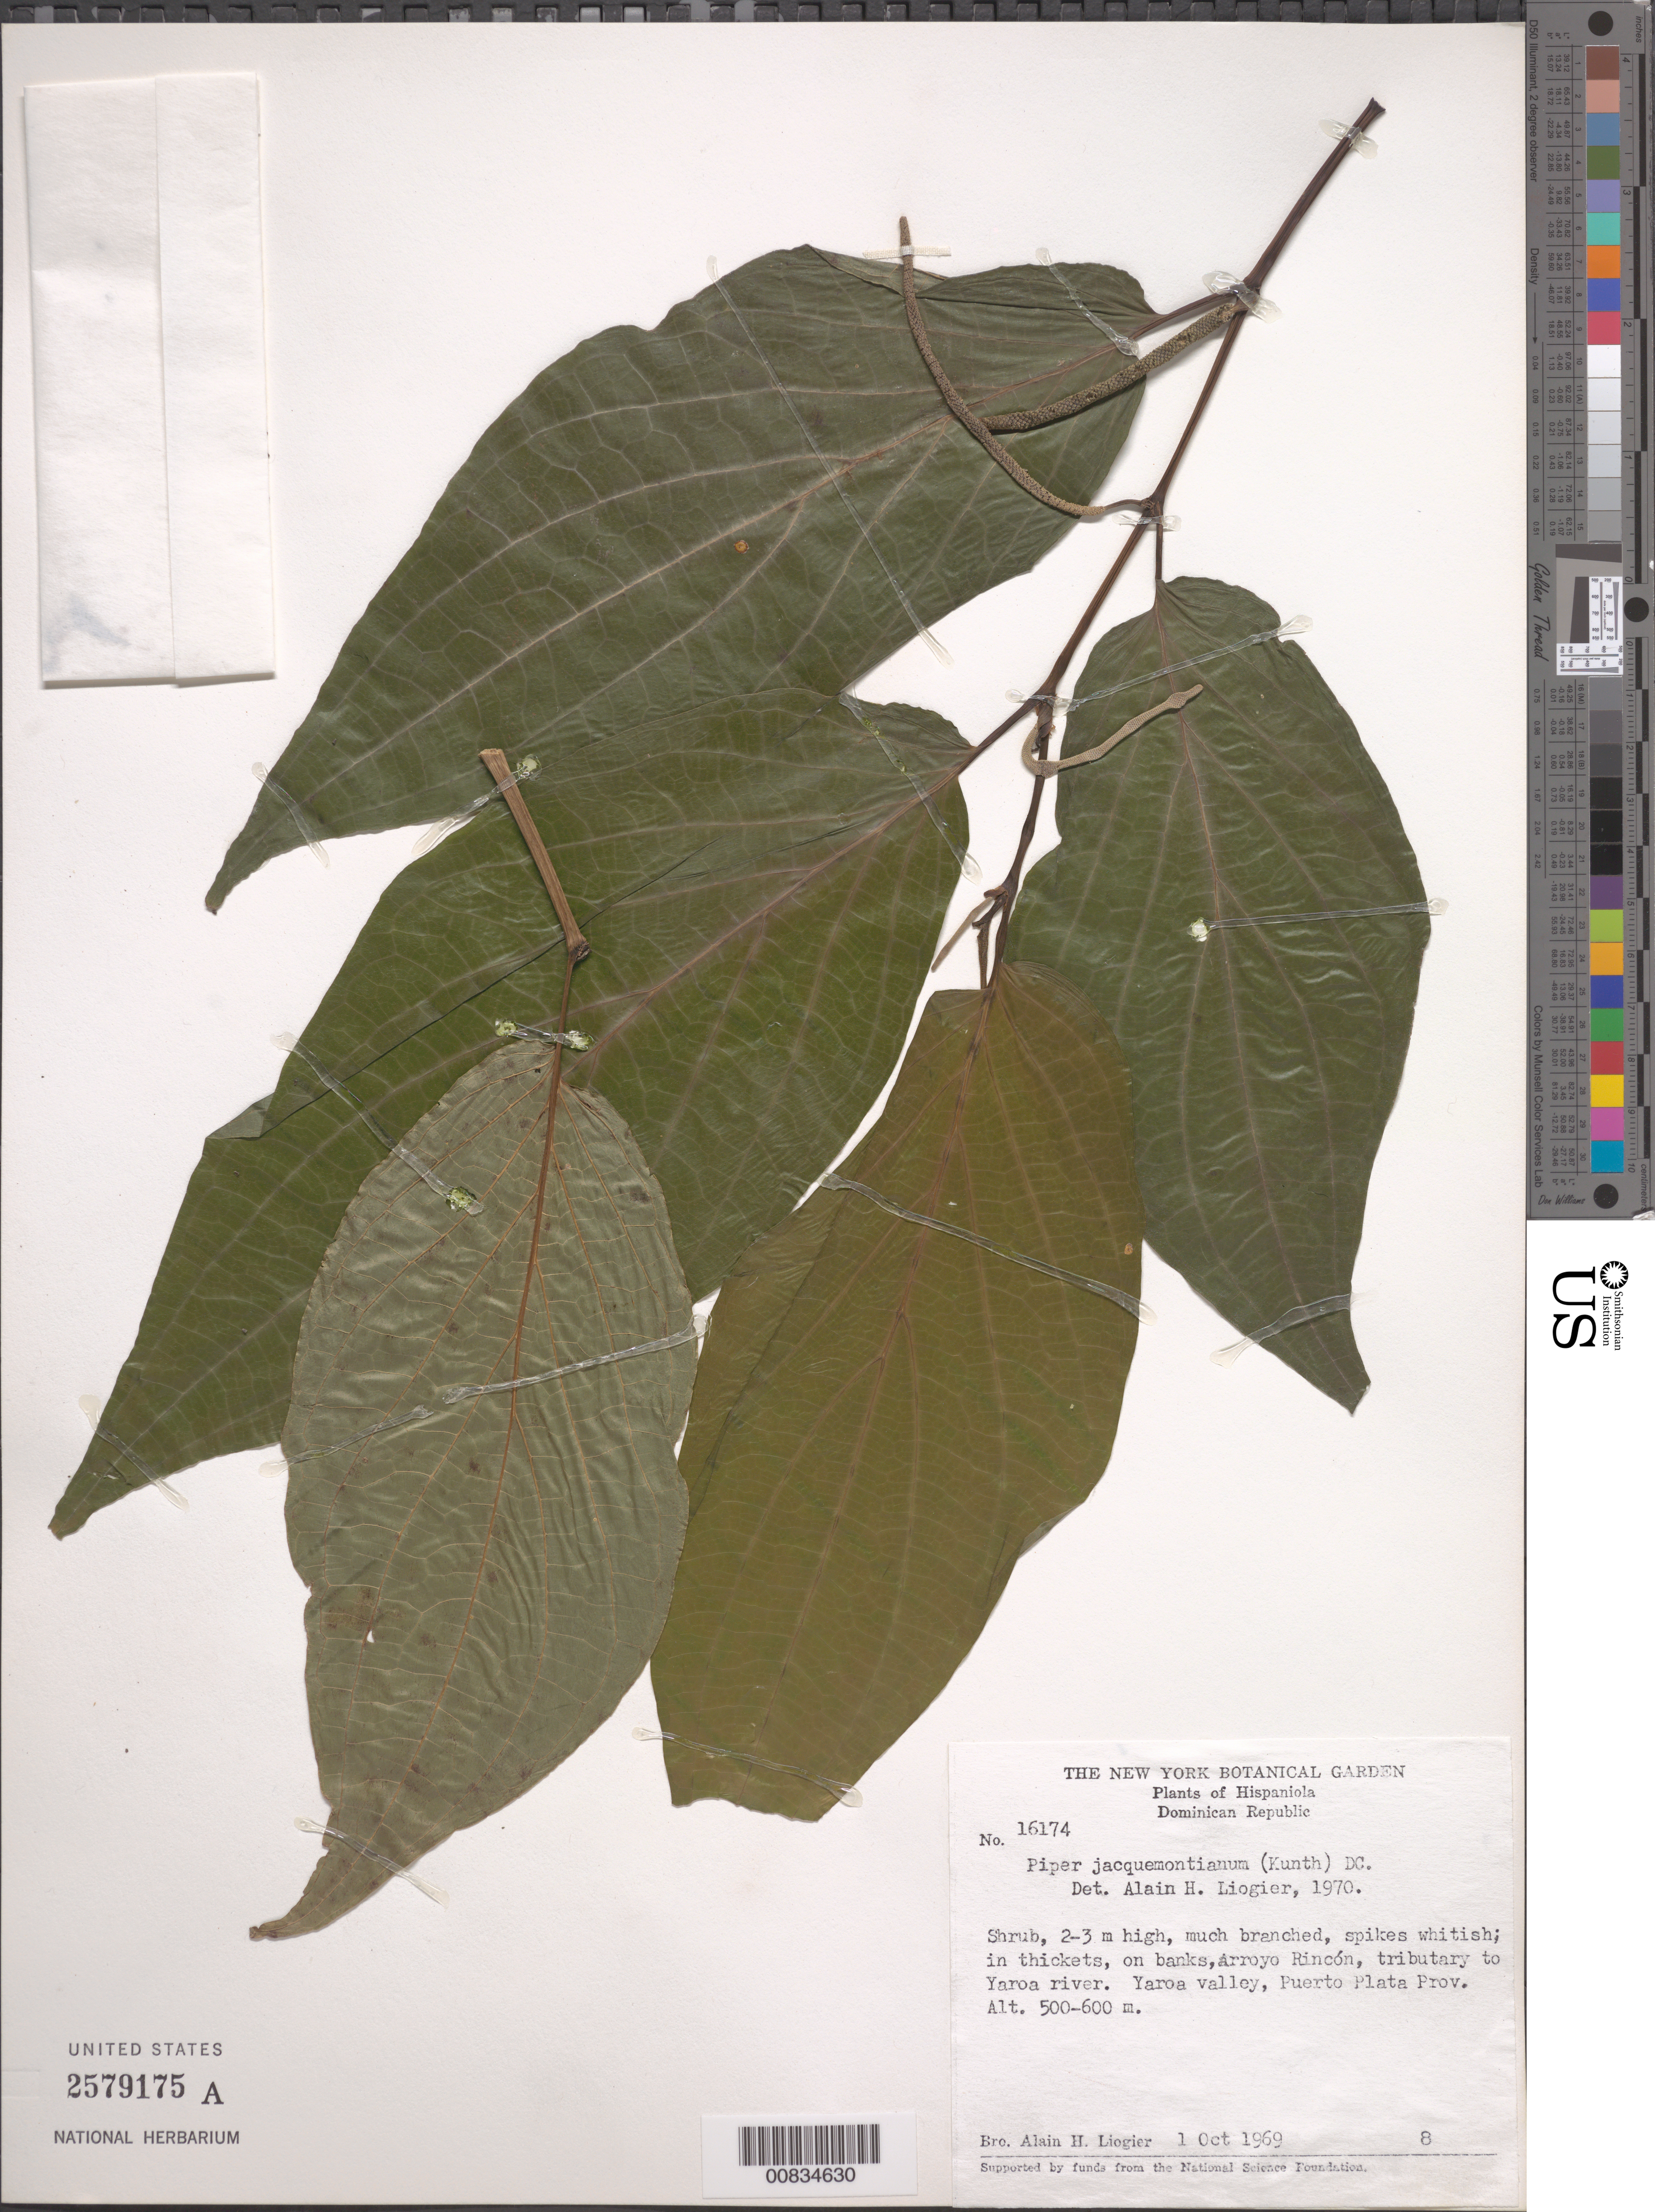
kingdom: Plantae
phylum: Tracheophyta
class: Magnoliopsida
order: Piperales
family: Piperaceae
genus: Piper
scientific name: Piper jacquemontianum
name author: Kunth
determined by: Liogier, Alain H.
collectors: A. H. Liogier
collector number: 16174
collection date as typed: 01 Oct 1969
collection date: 1969-10-01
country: Dominican Republic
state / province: Puerto Plata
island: Hispaniola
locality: On banks Arroyo Rincón, tributary to Yaroa River. Yaroa Valley.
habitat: In thickets on banks arroyo.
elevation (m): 500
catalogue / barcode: US 2579175A